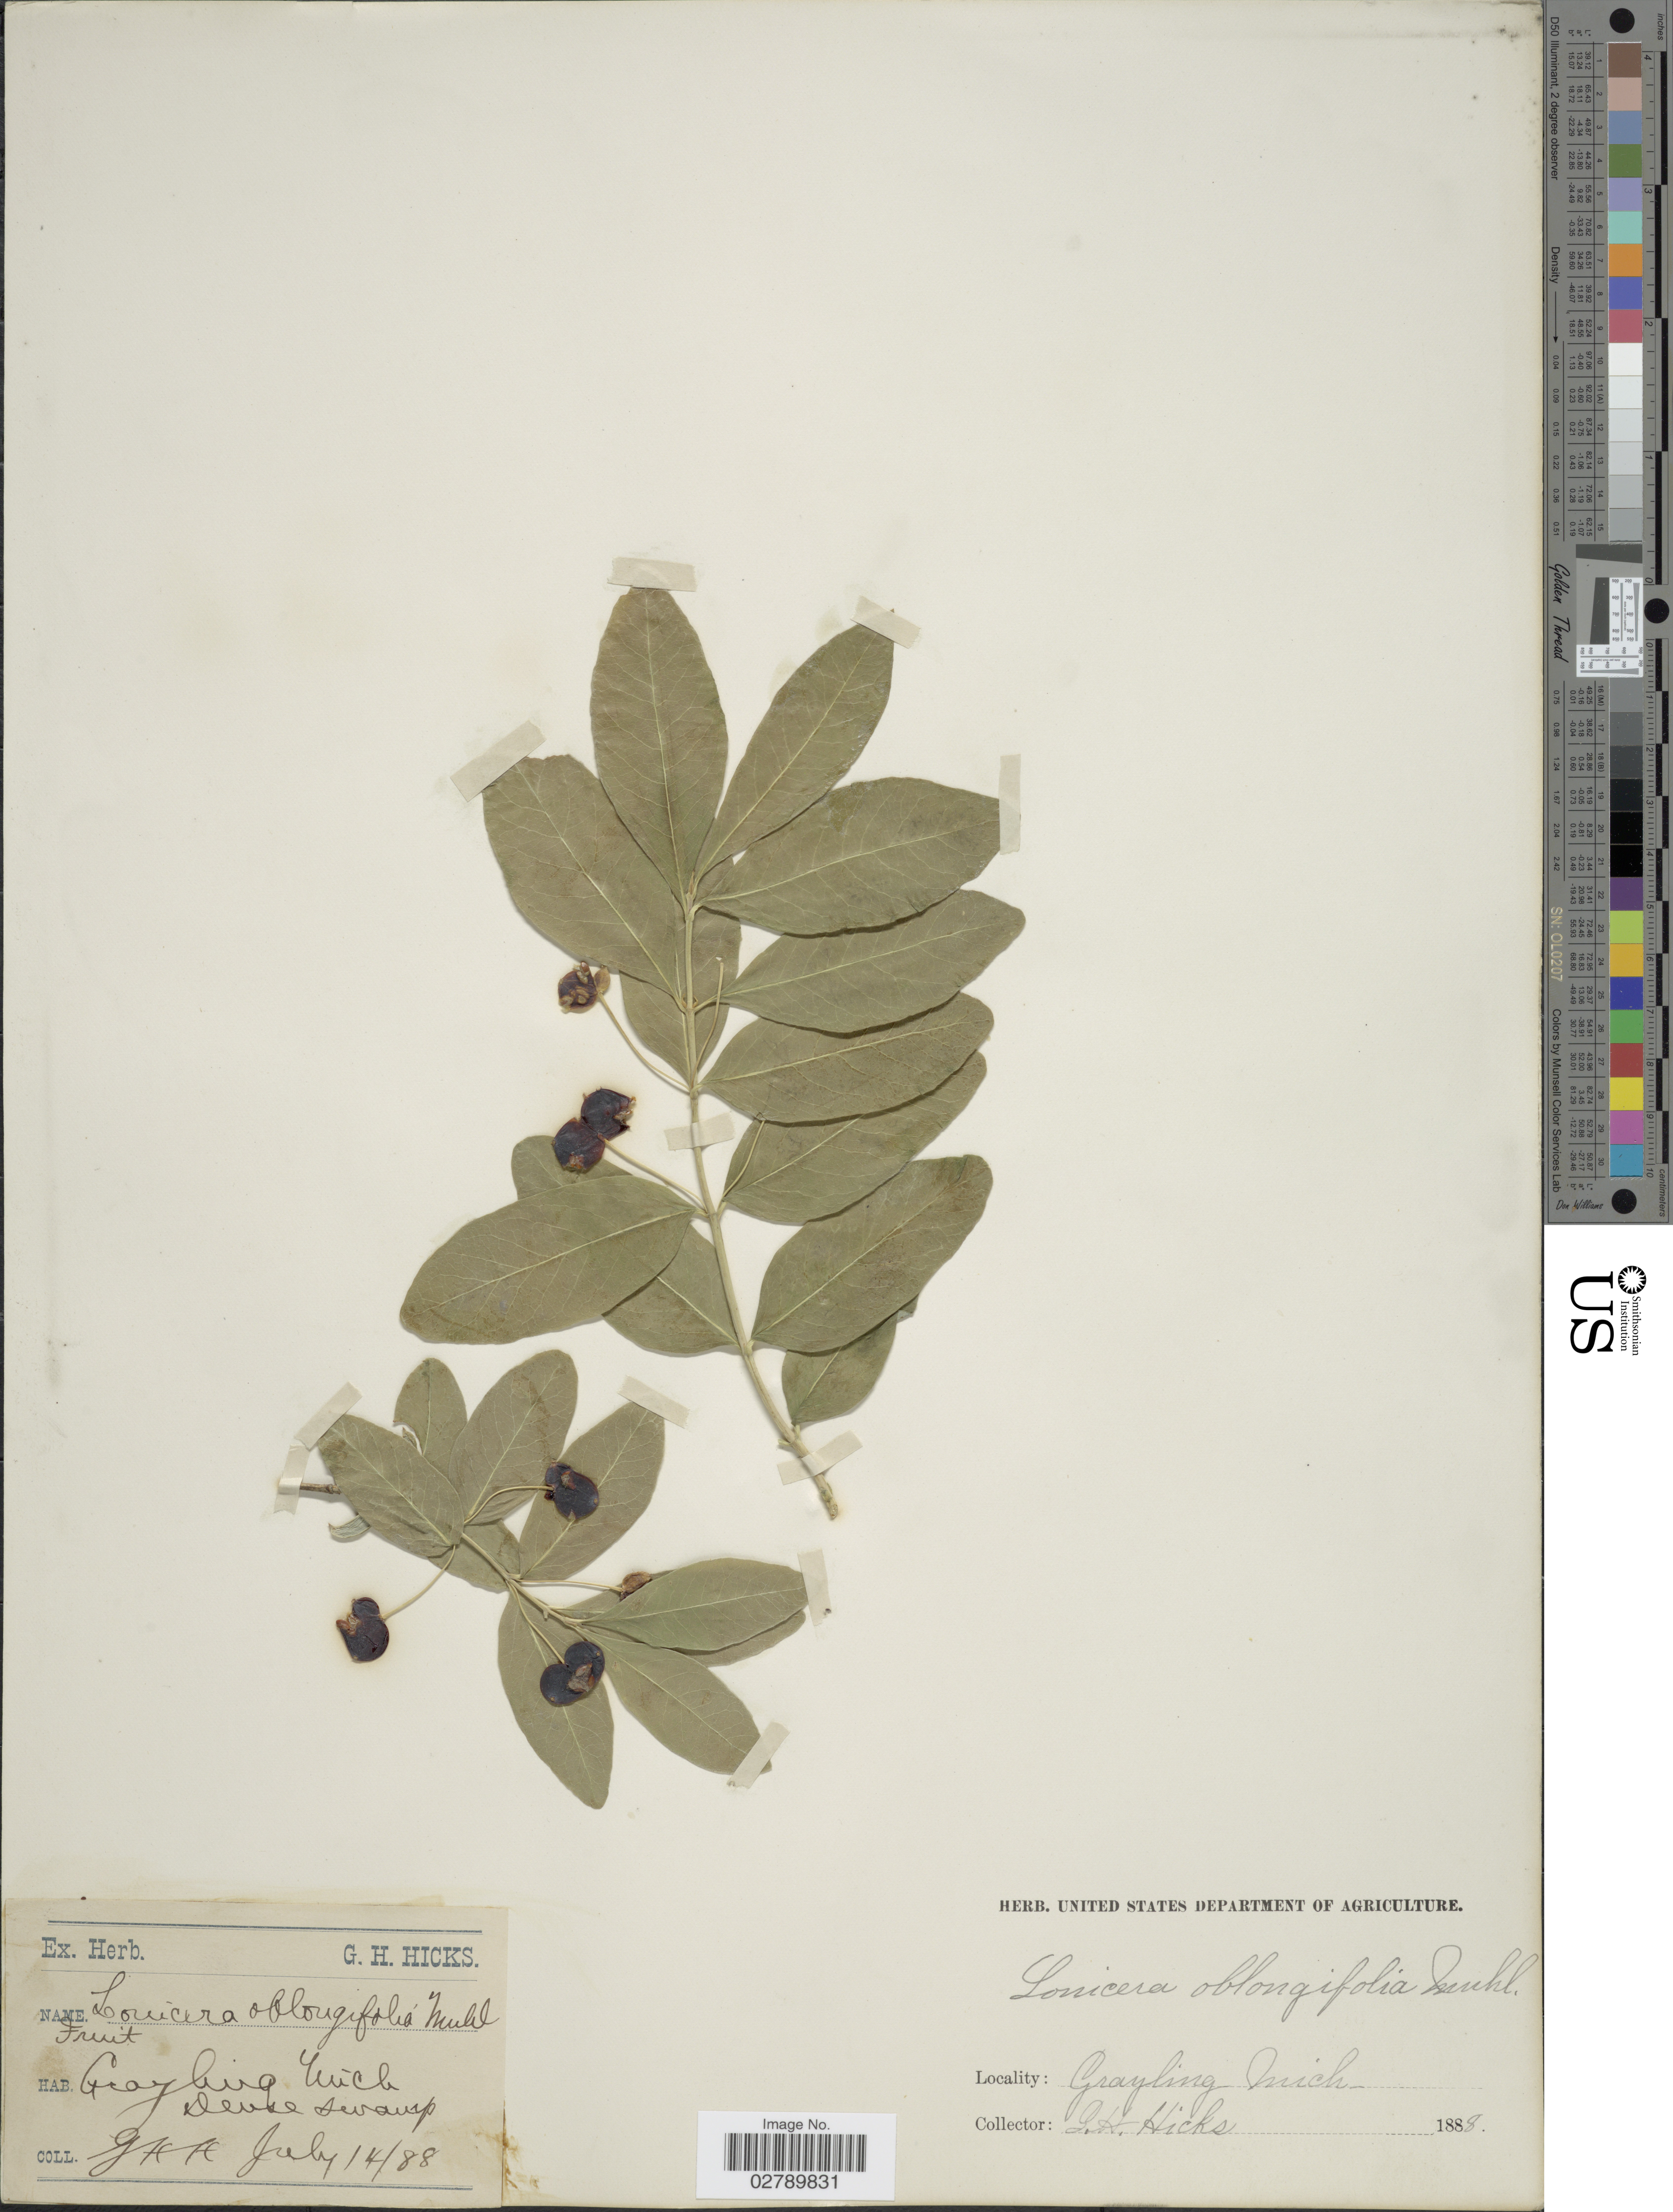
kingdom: Plantae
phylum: Tracheophyta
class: Magnoliopsida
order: Dipsacales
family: Caprifoliaceae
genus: Lonicera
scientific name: Lonicera oblongifolia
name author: Hook.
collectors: G. Hicks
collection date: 1888-07-14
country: United States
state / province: Michigan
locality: Grayling